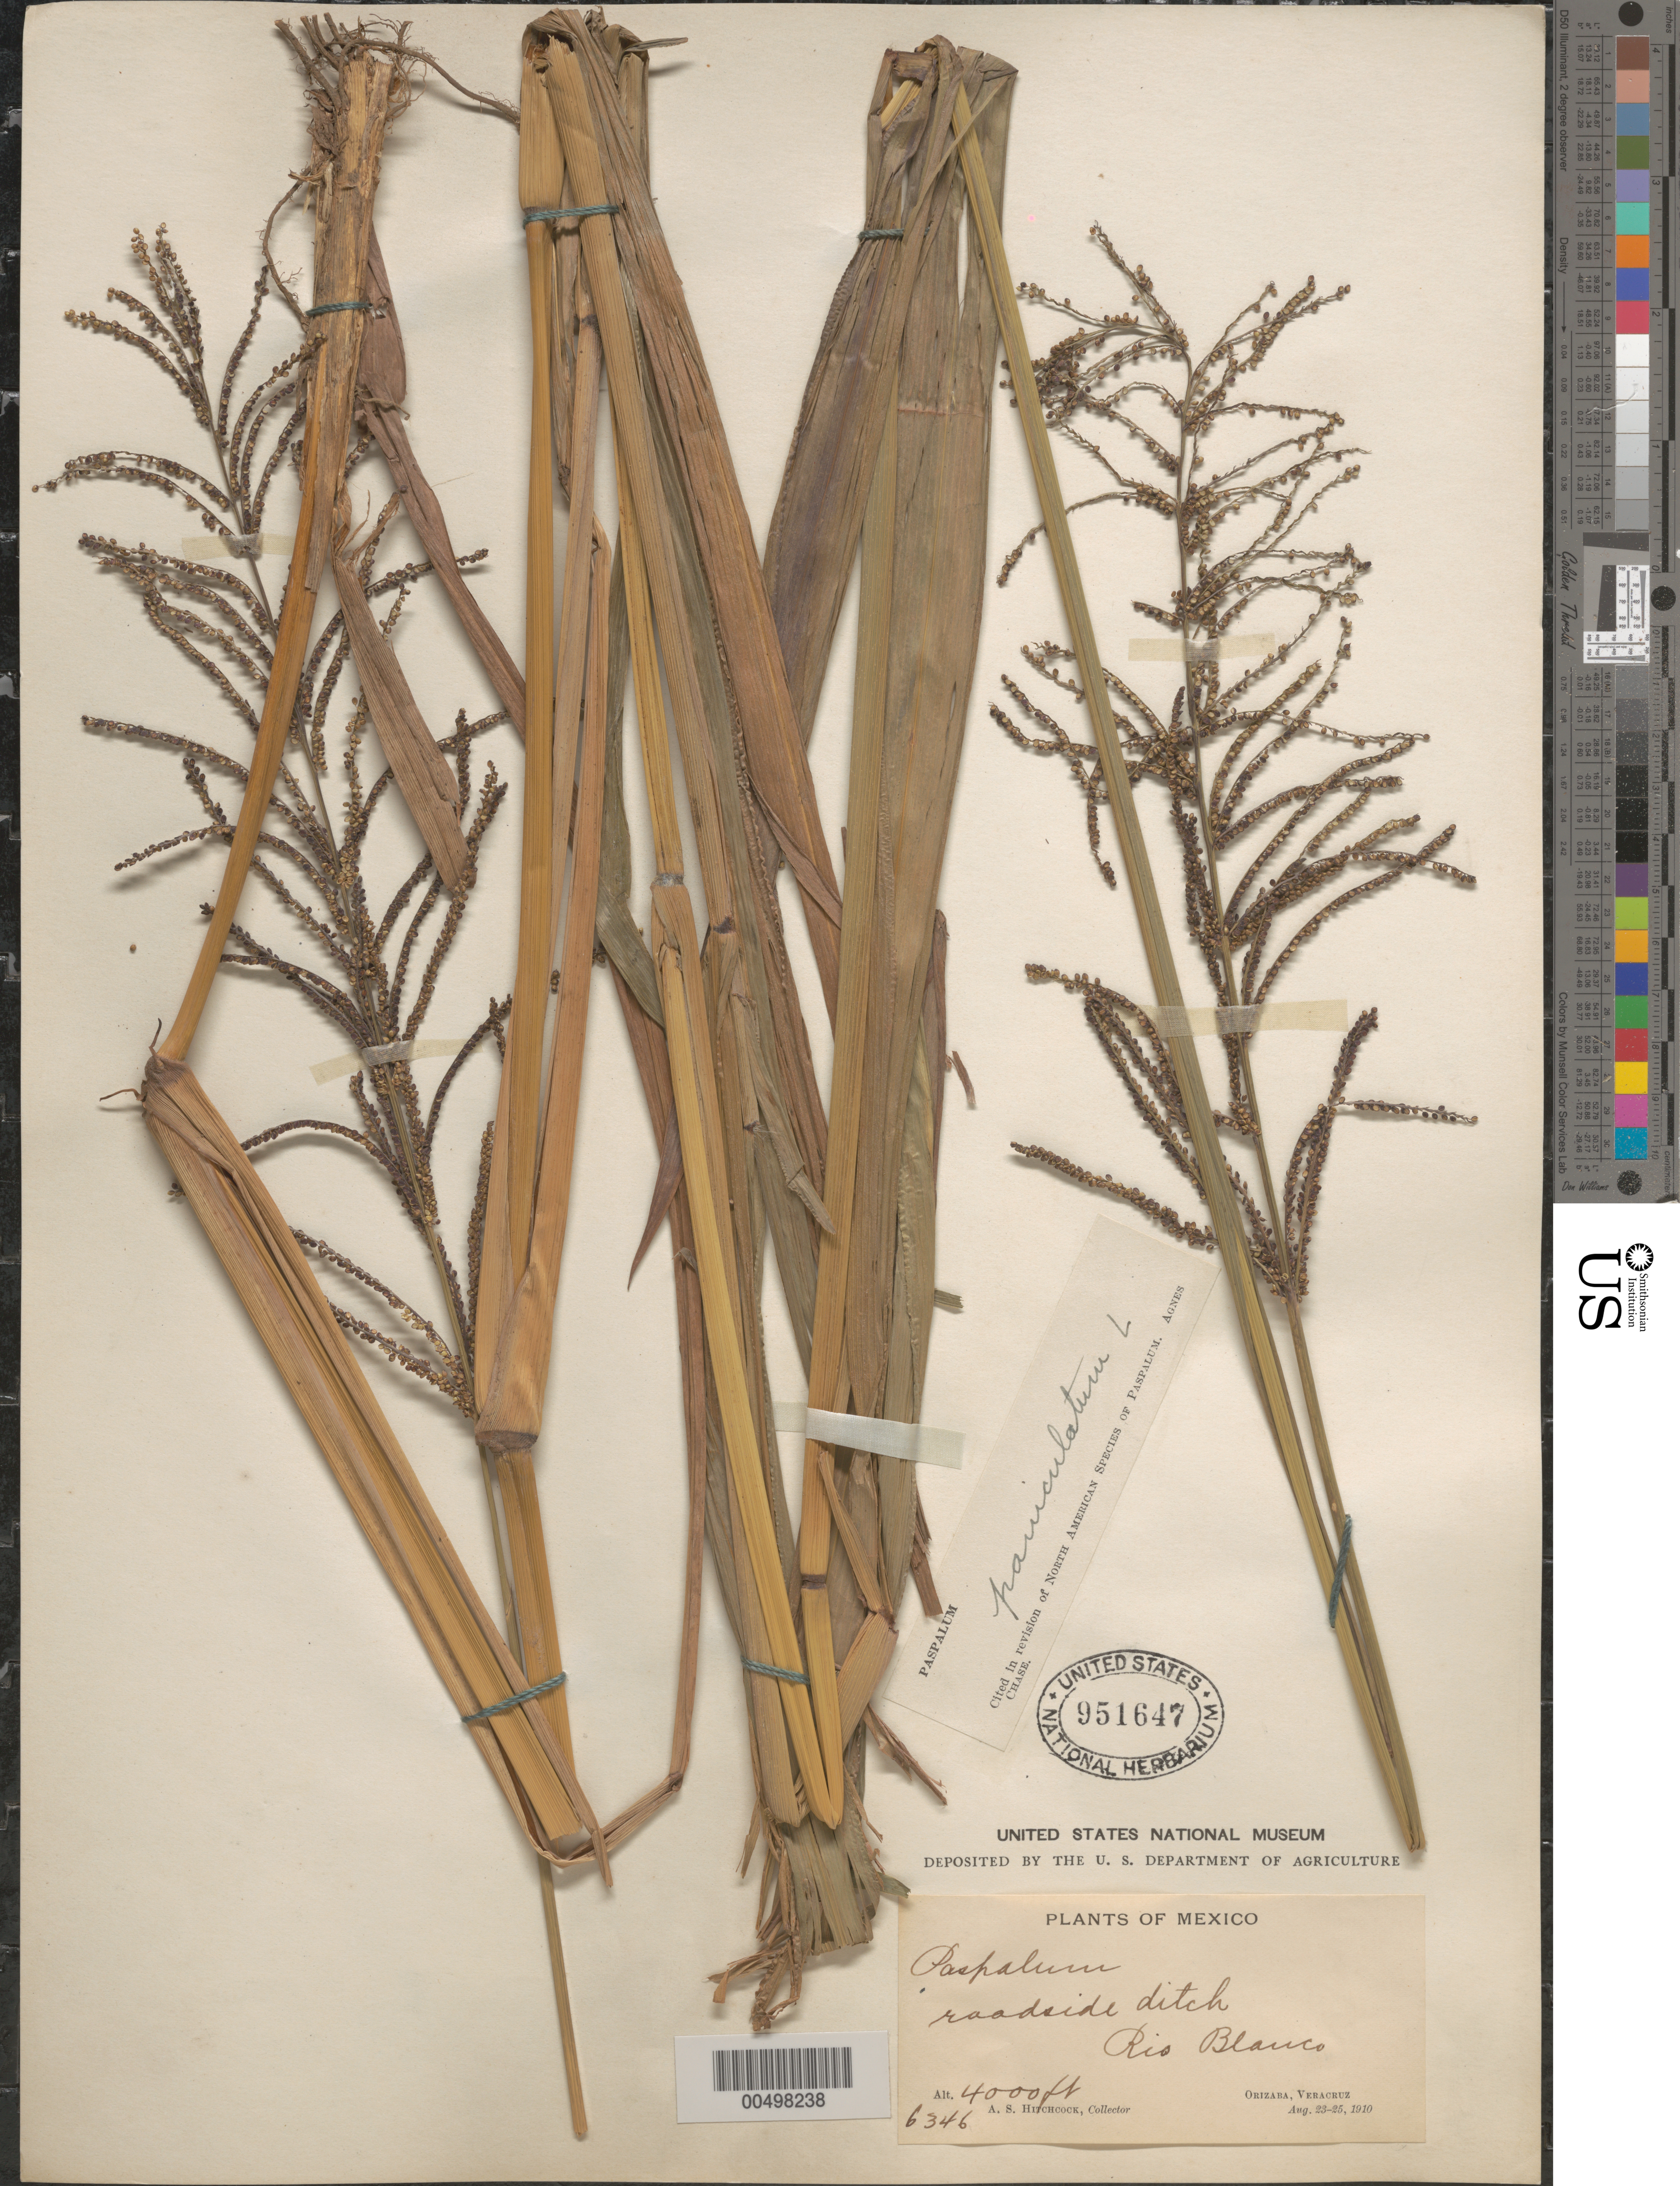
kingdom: Plantae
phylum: Tracheophyta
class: Liliopsida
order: Poales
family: Poaceae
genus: Paspalum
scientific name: Paspalum paniculatum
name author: L.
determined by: Chase, [M.] Agnes, (US)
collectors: A. S. Hitchcock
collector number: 6346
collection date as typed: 23 Aug 1910 to 25 Aug 1910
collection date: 1910-08-23/1910-08-25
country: Mexico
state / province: Veracruz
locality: Rio Blanco, Orizaba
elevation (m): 1219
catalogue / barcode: US 951647